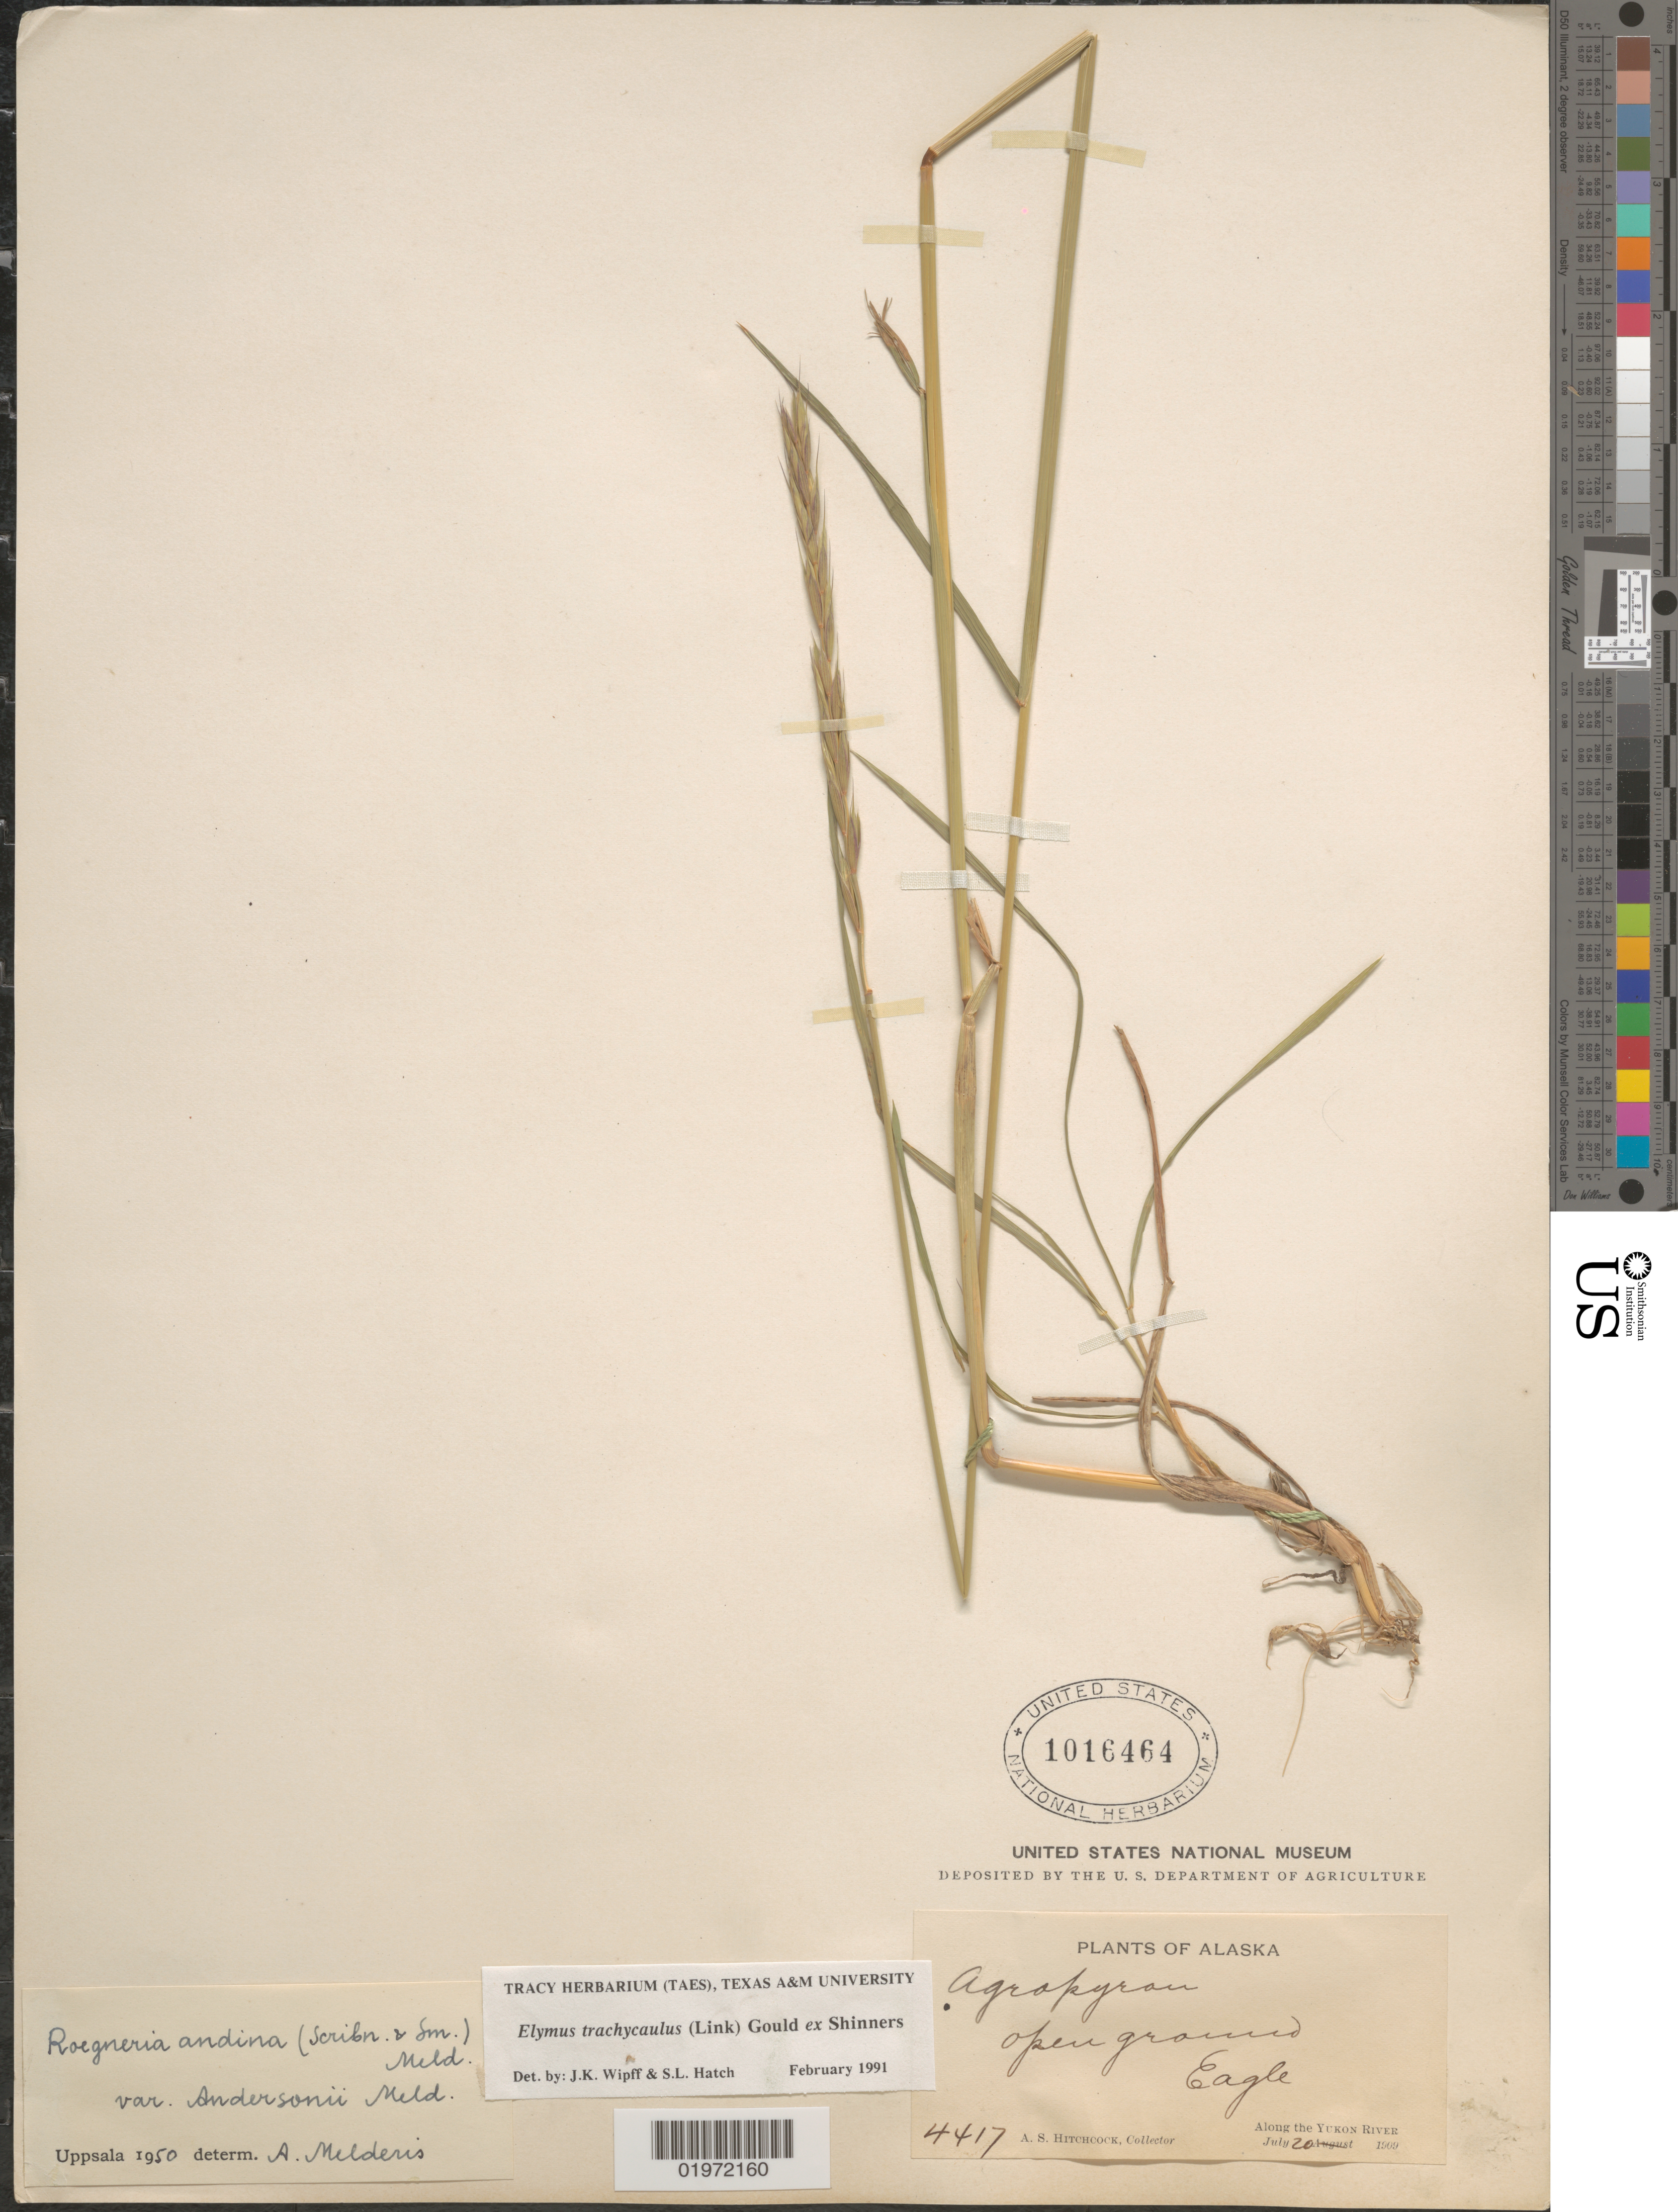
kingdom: Plantae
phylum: Tracheophyta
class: Liliopsida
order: Poales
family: Poaceae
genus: Elymus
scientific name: Elymus trachycaulus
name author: (Link) Gould ex Shinners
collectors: A. S. Hitchcock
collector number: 4417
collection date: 1909-07-20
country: United States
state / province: Alaska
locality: Eagle. Along the Yukon River.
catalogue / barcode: US 1016464